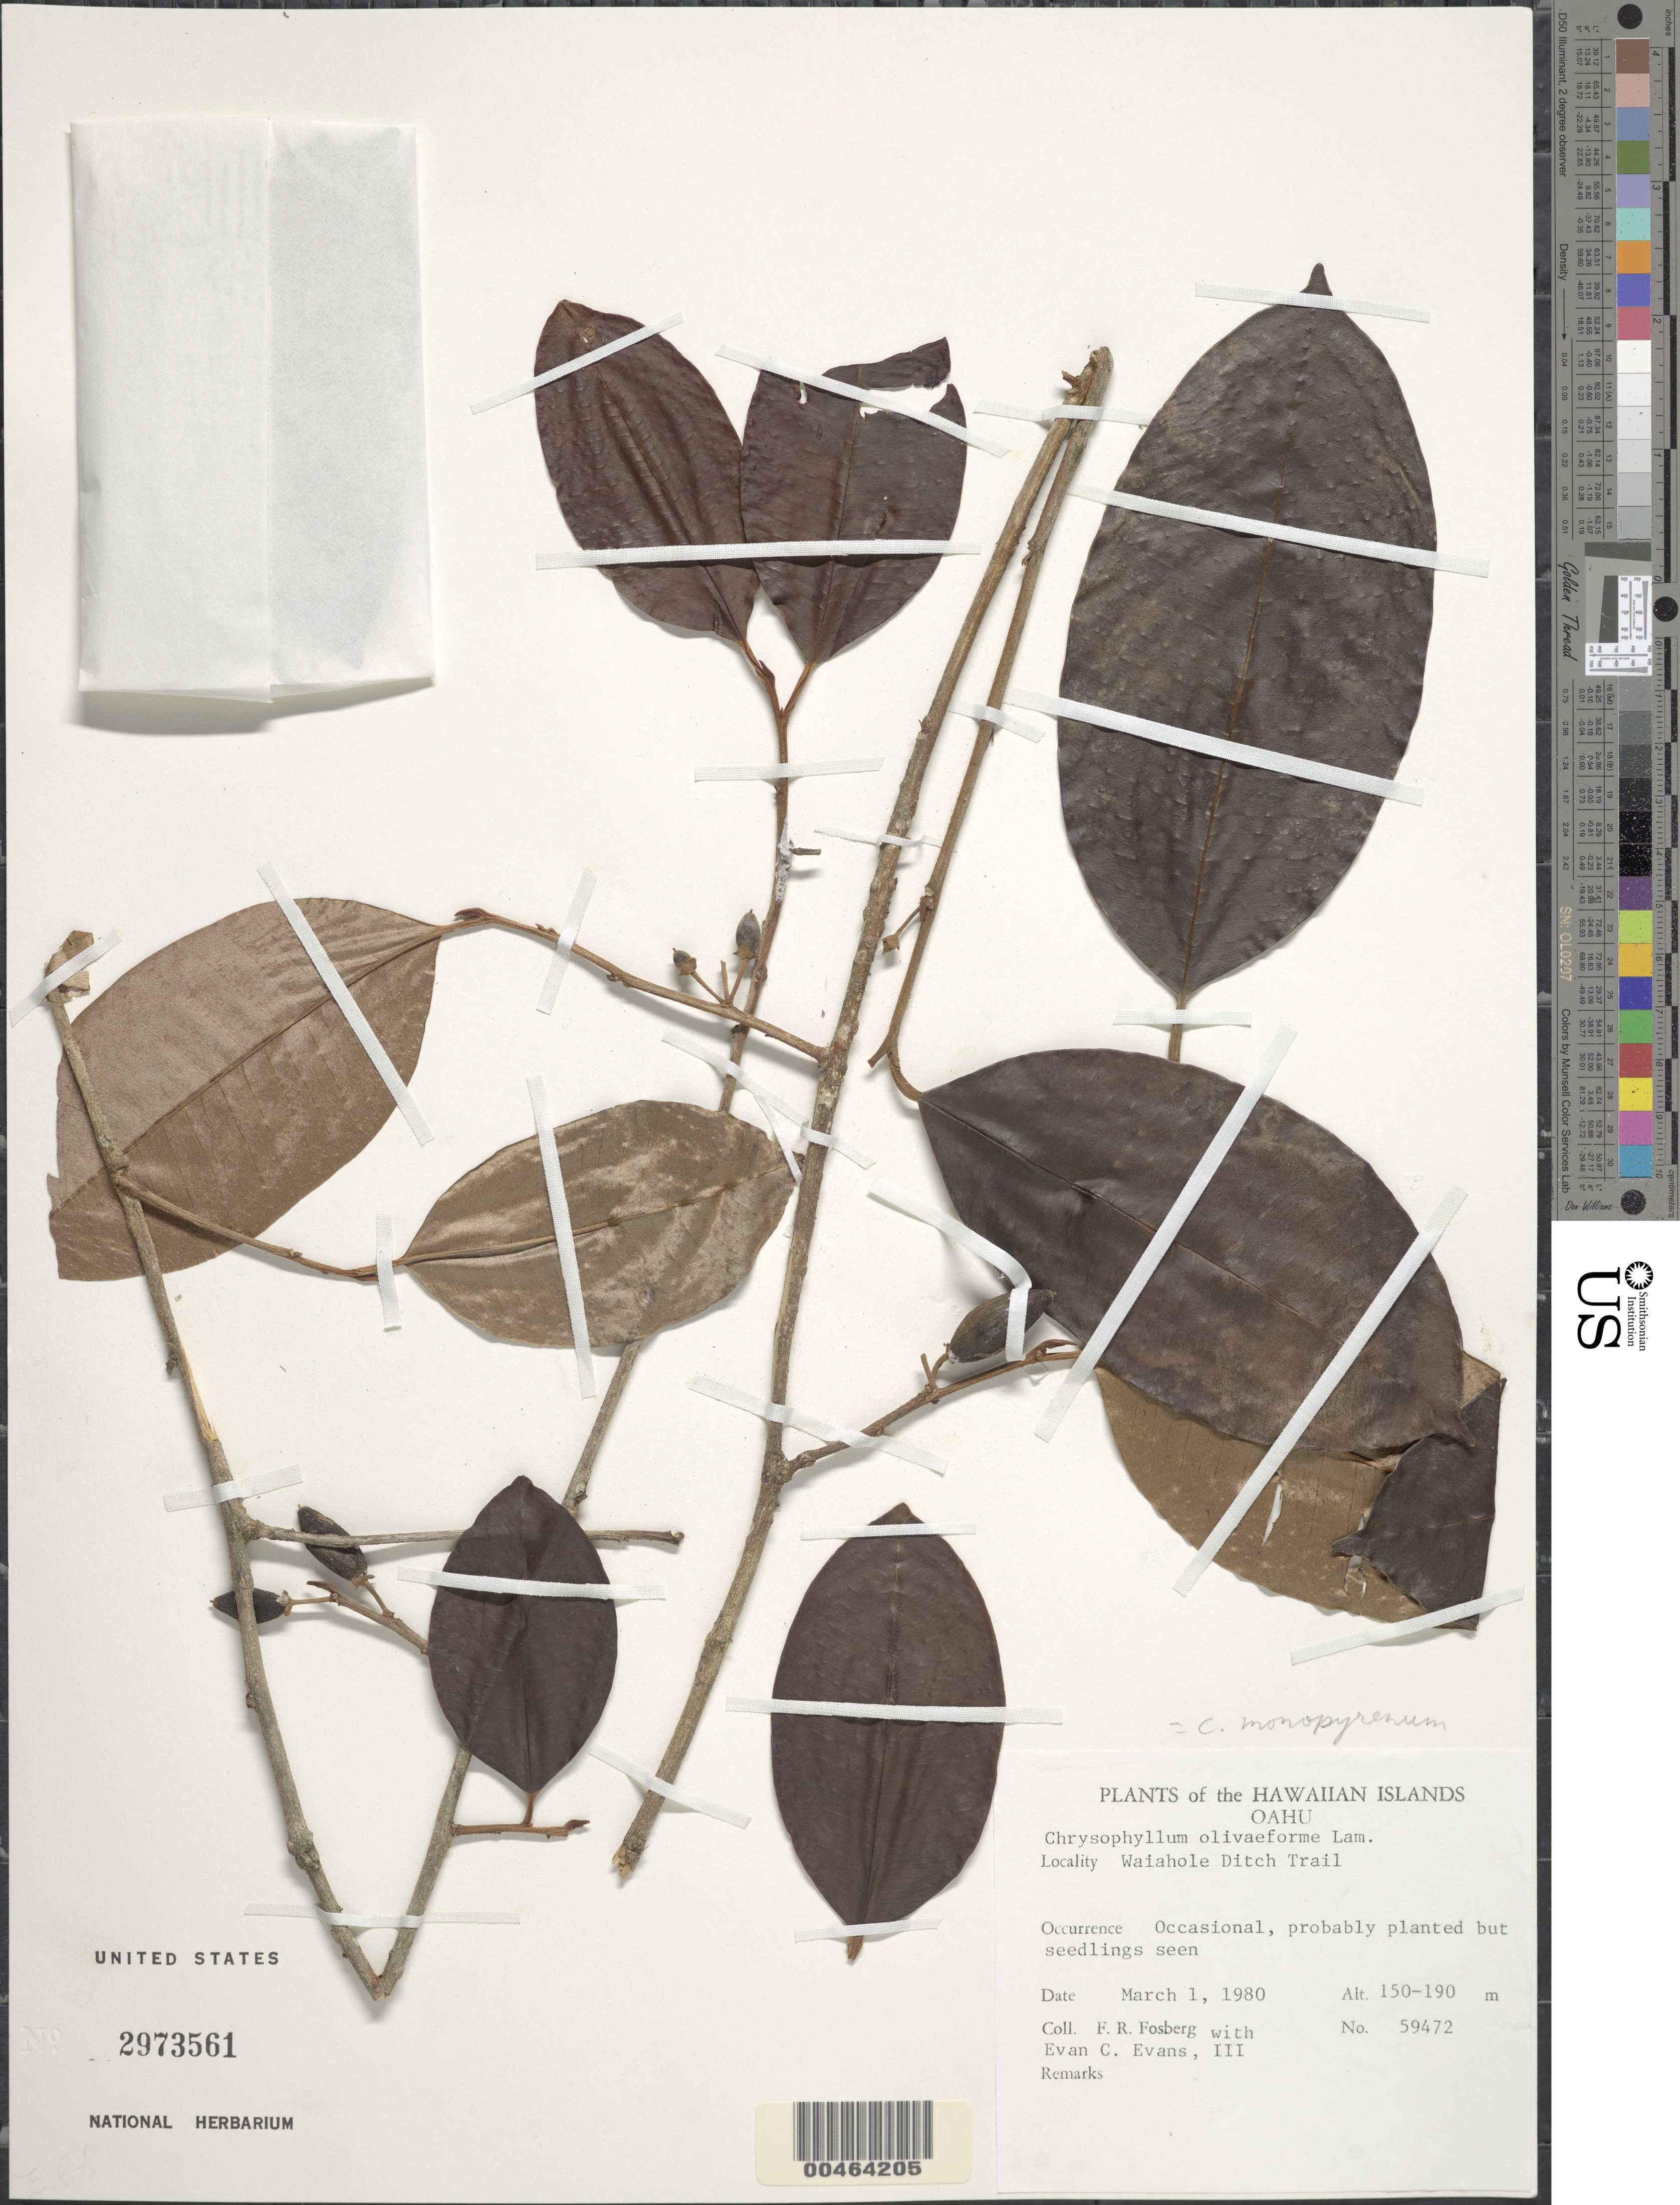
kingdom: Plantae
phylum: Tracheophyta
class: Magnoliopsida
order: Ericales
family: Sapotaceae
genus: Chrysophyllum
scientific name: Chrysophyllum oliviforme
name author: L.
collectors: F. R. Fosberg & E. C. Evans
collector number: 59472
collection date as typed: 1 Mar 1980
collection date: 1980-03-01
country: United States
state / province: Hawaii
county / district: Honolulu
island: Oahu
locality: Waiahole Ditch Trail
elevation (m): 150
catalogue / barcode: US 2973561